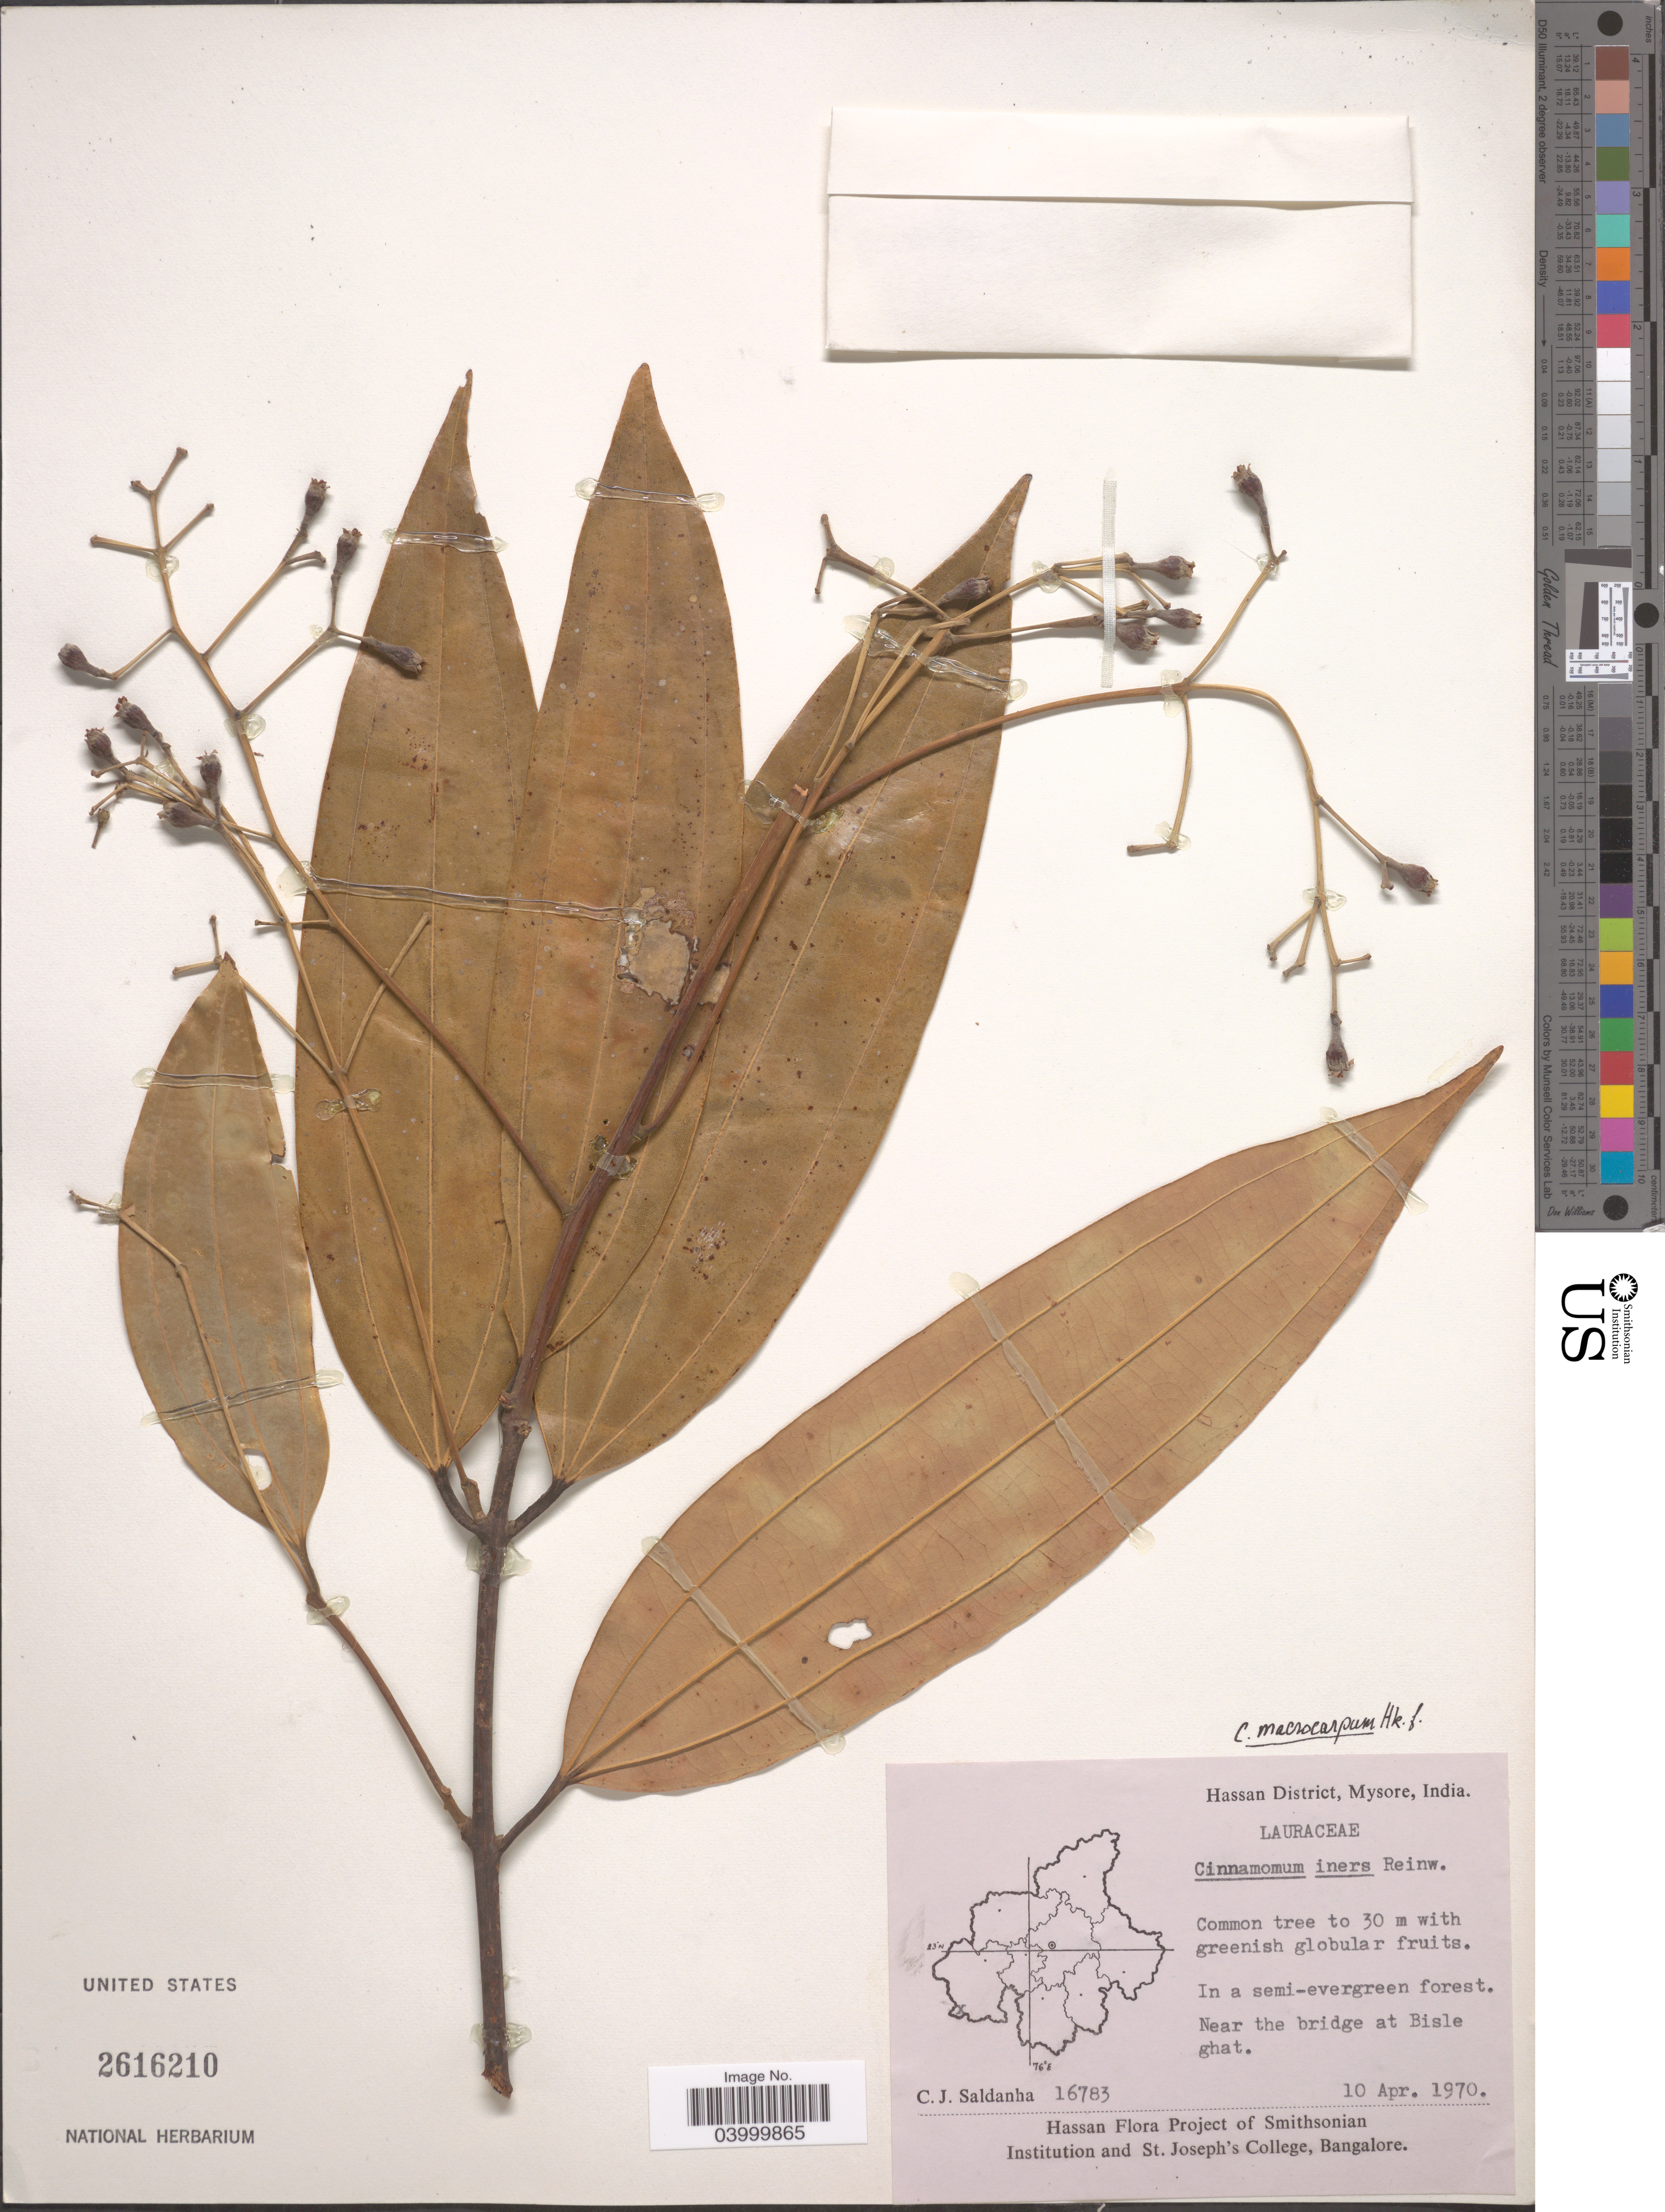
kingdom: Plantae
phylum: Tracheophyta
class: Magnoliopsida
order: Laurales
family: Lauraceae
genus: Cinnamomum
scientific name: Cinnamomum macrocarpum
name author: Hook. f.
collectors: C. J. Saldanha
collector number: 16783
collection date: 1970-04-10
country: India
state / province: Karnataka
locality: Hassan District, Mysore. Near the bridge at Bisle ghat.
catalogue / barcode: US 2616210